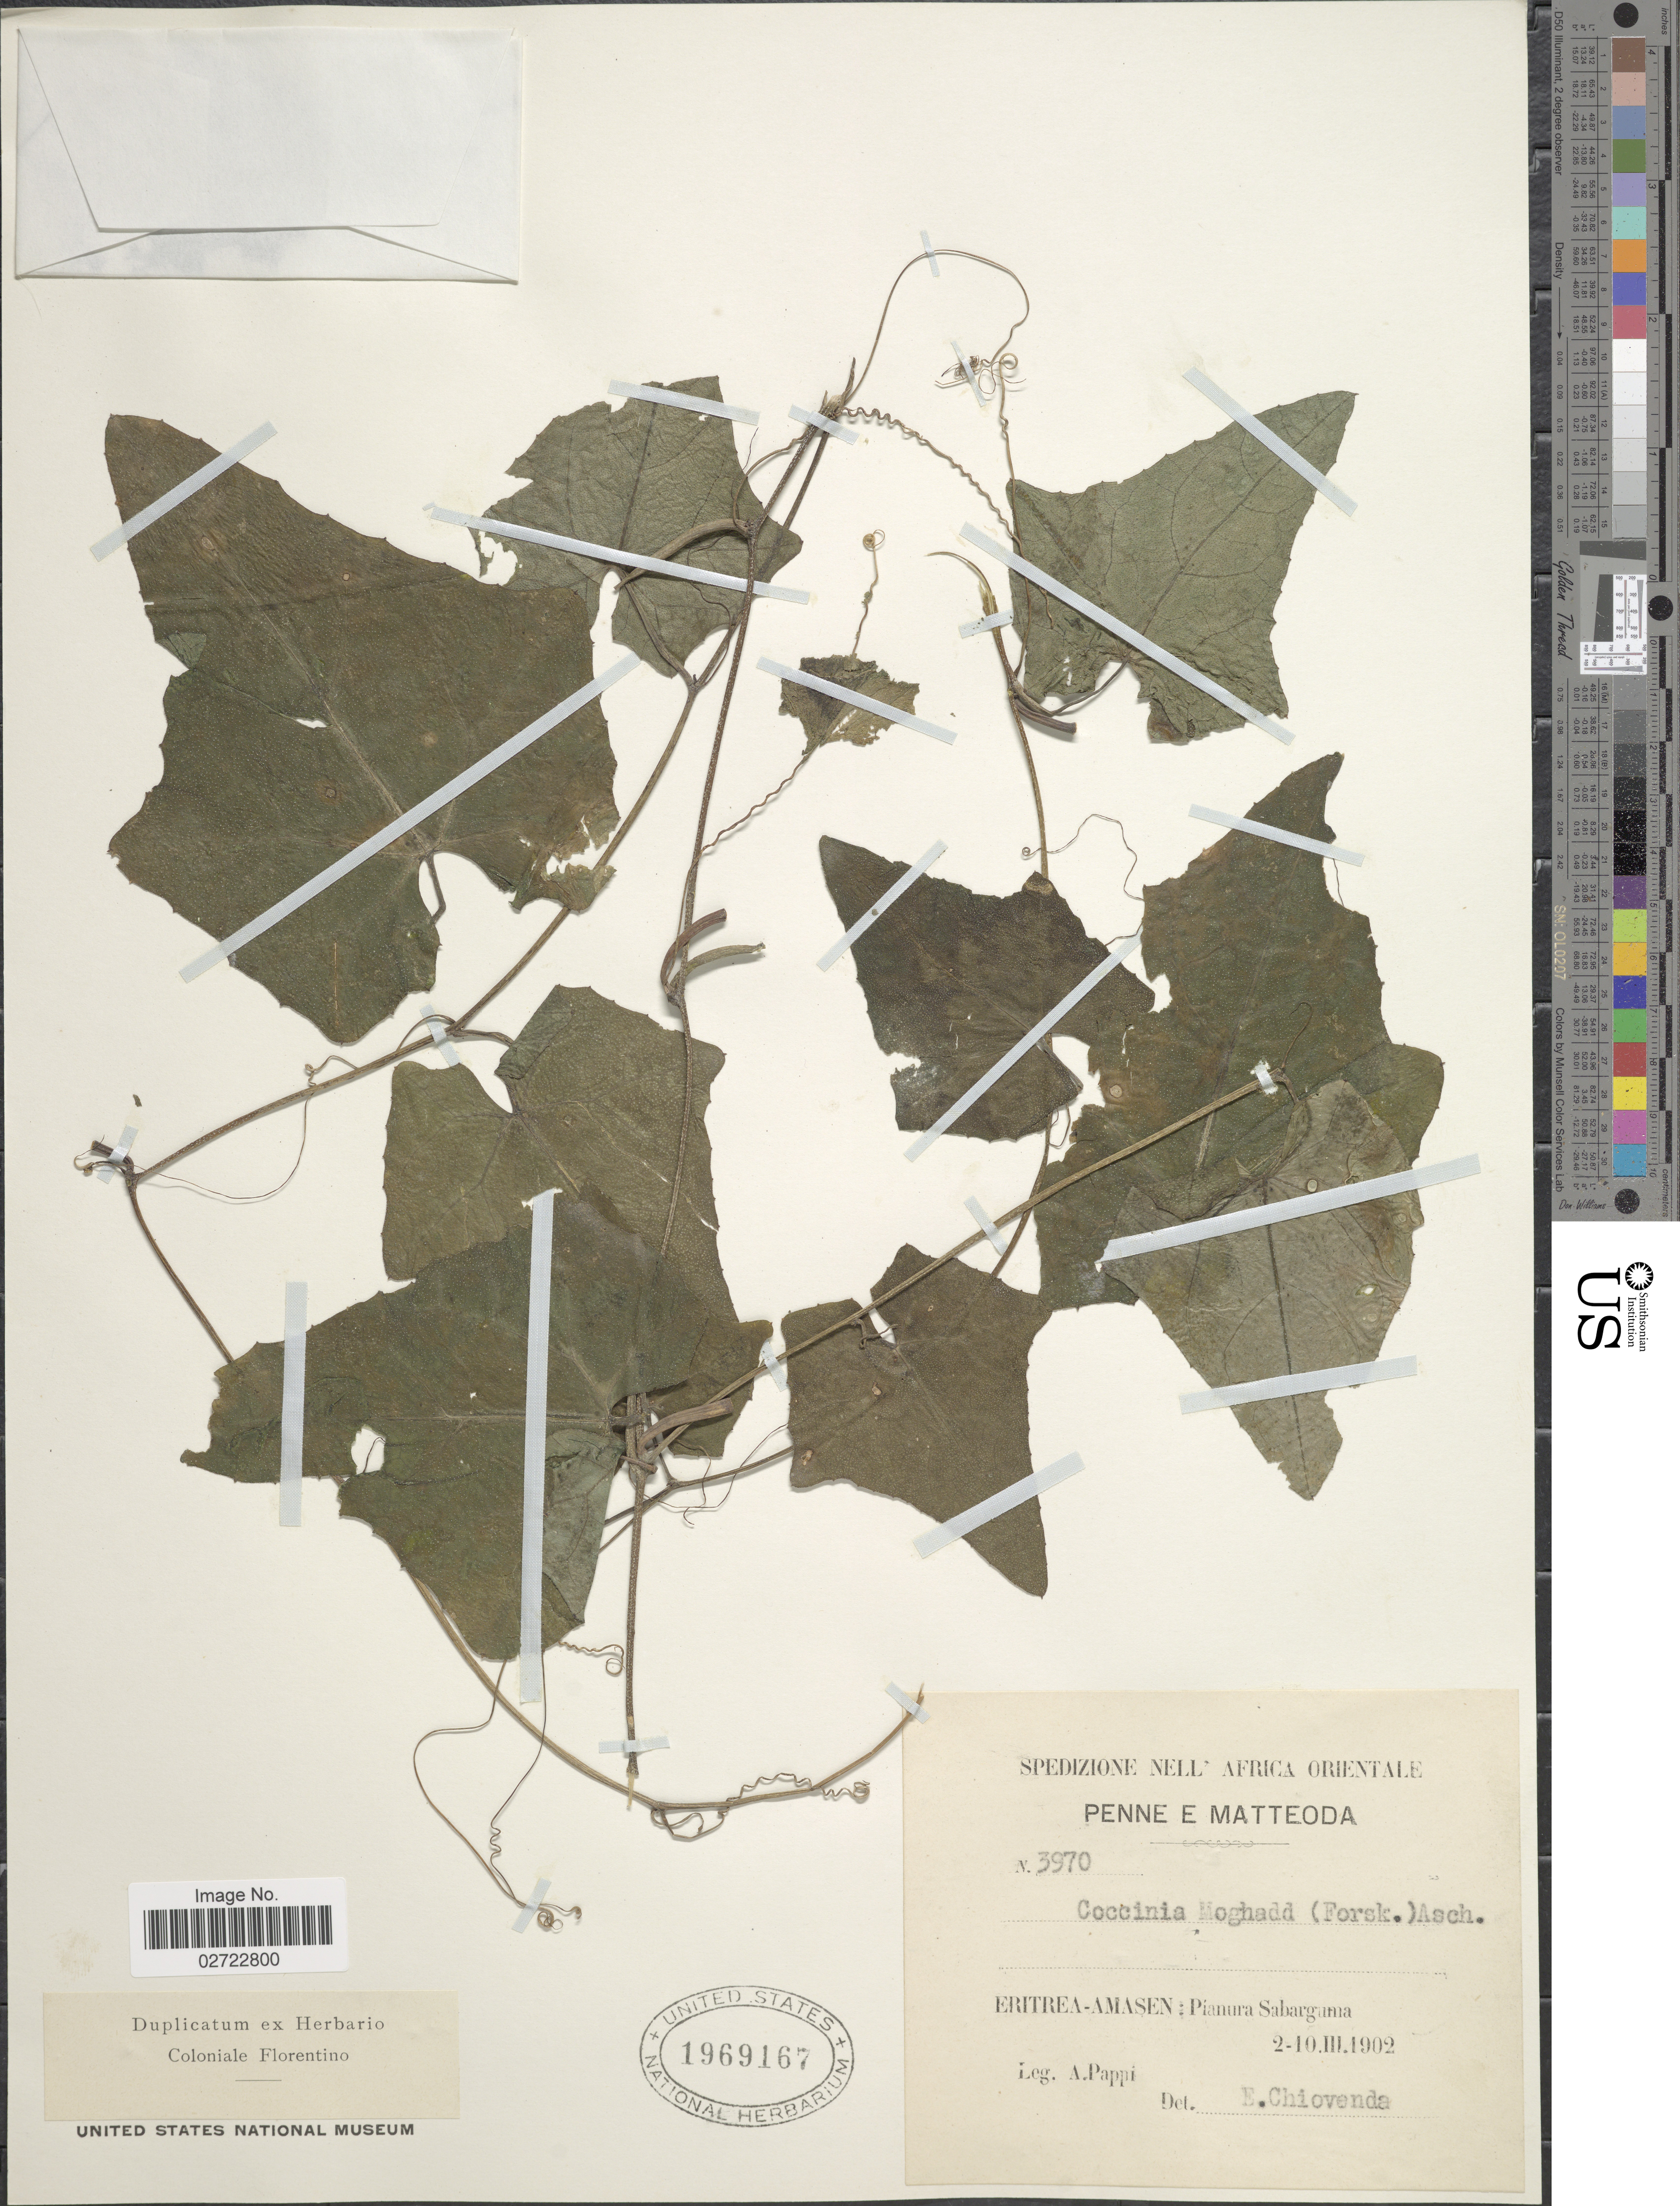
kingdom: Plantae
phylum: Tracheophyta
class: Magnoliopsida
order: Cucurbitales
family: Cucurbitaceae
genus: Coccinia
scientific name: Coccinia moghadd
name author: Asch.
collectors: A. Pappi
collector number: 3970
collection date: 1902-03-02/1902-03-10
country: Eritrea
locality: Amasen. Pianura Sabarguma Penne e Matteoda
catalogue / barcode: US 1969167